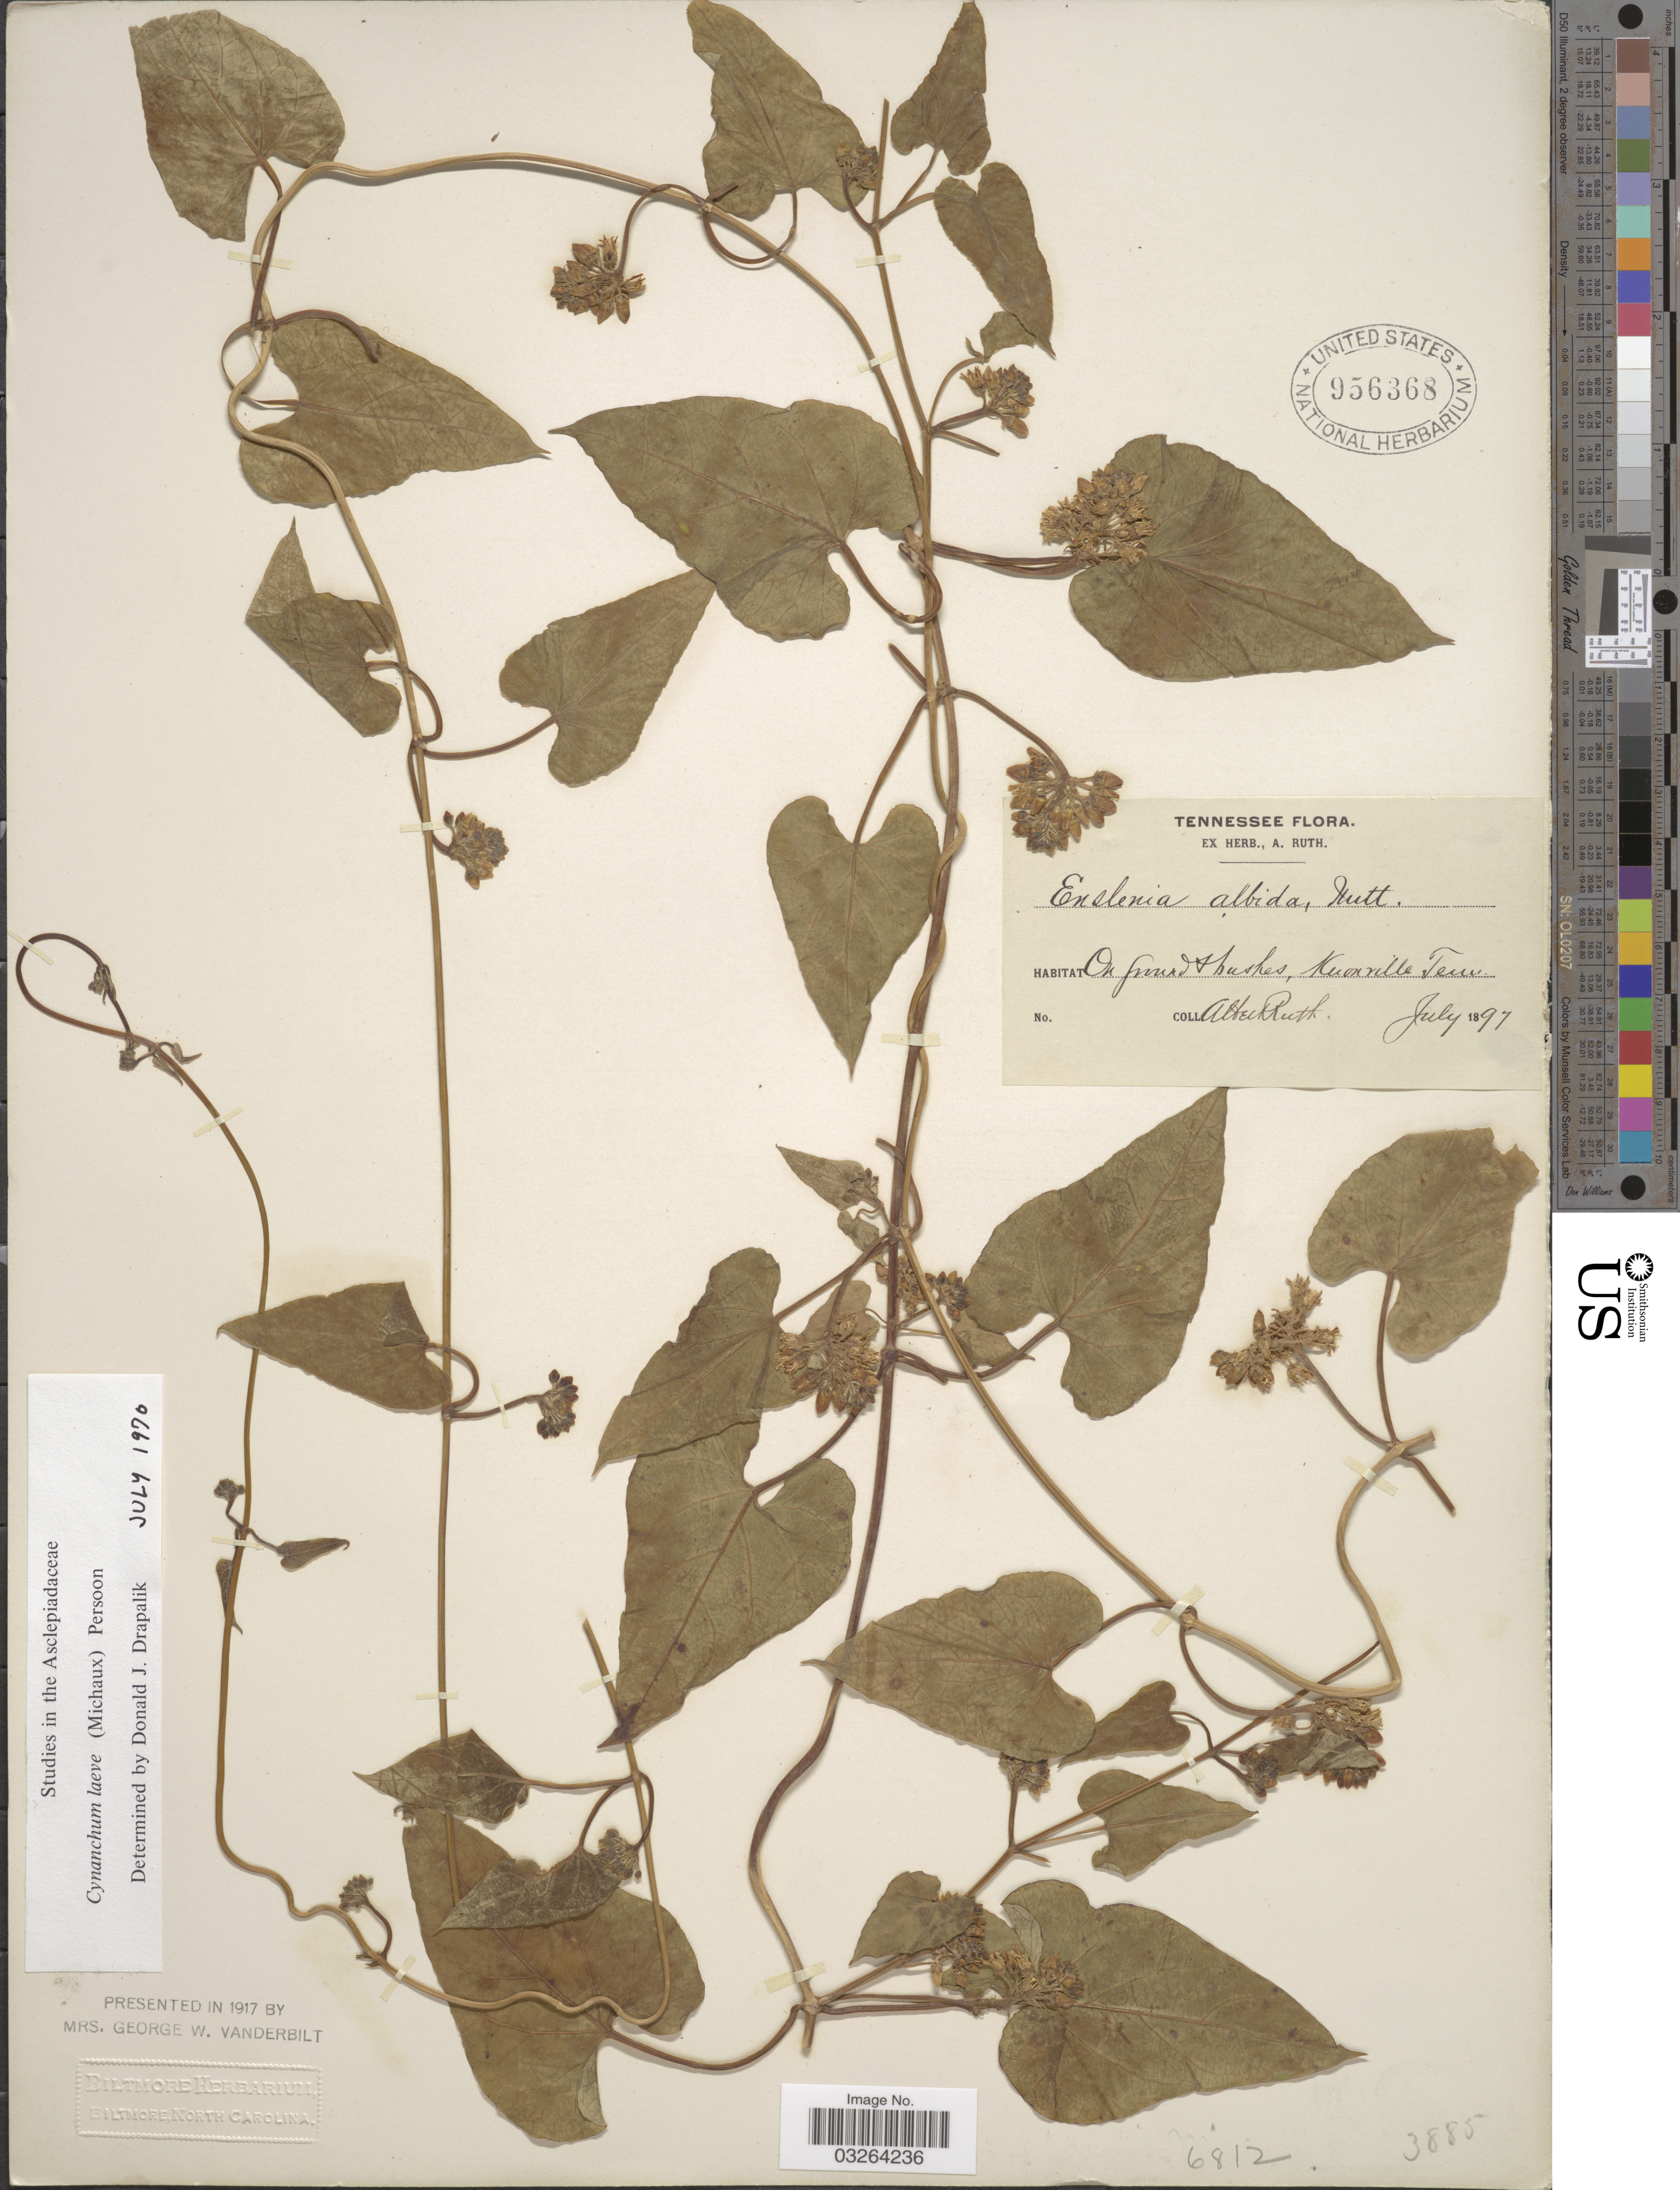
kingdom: Plantae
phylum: Tracheophyta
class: Magnoliopsida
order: Gentianales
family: Apocynaceae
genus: Cynanchum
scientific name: Cynanchum laeve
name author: (Michx.) Pers.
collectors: A. Ruth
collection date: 1897-07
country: United States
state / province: Tennessee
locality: On ground & bushes, Knoxville Tenn.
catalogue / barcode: US 956368